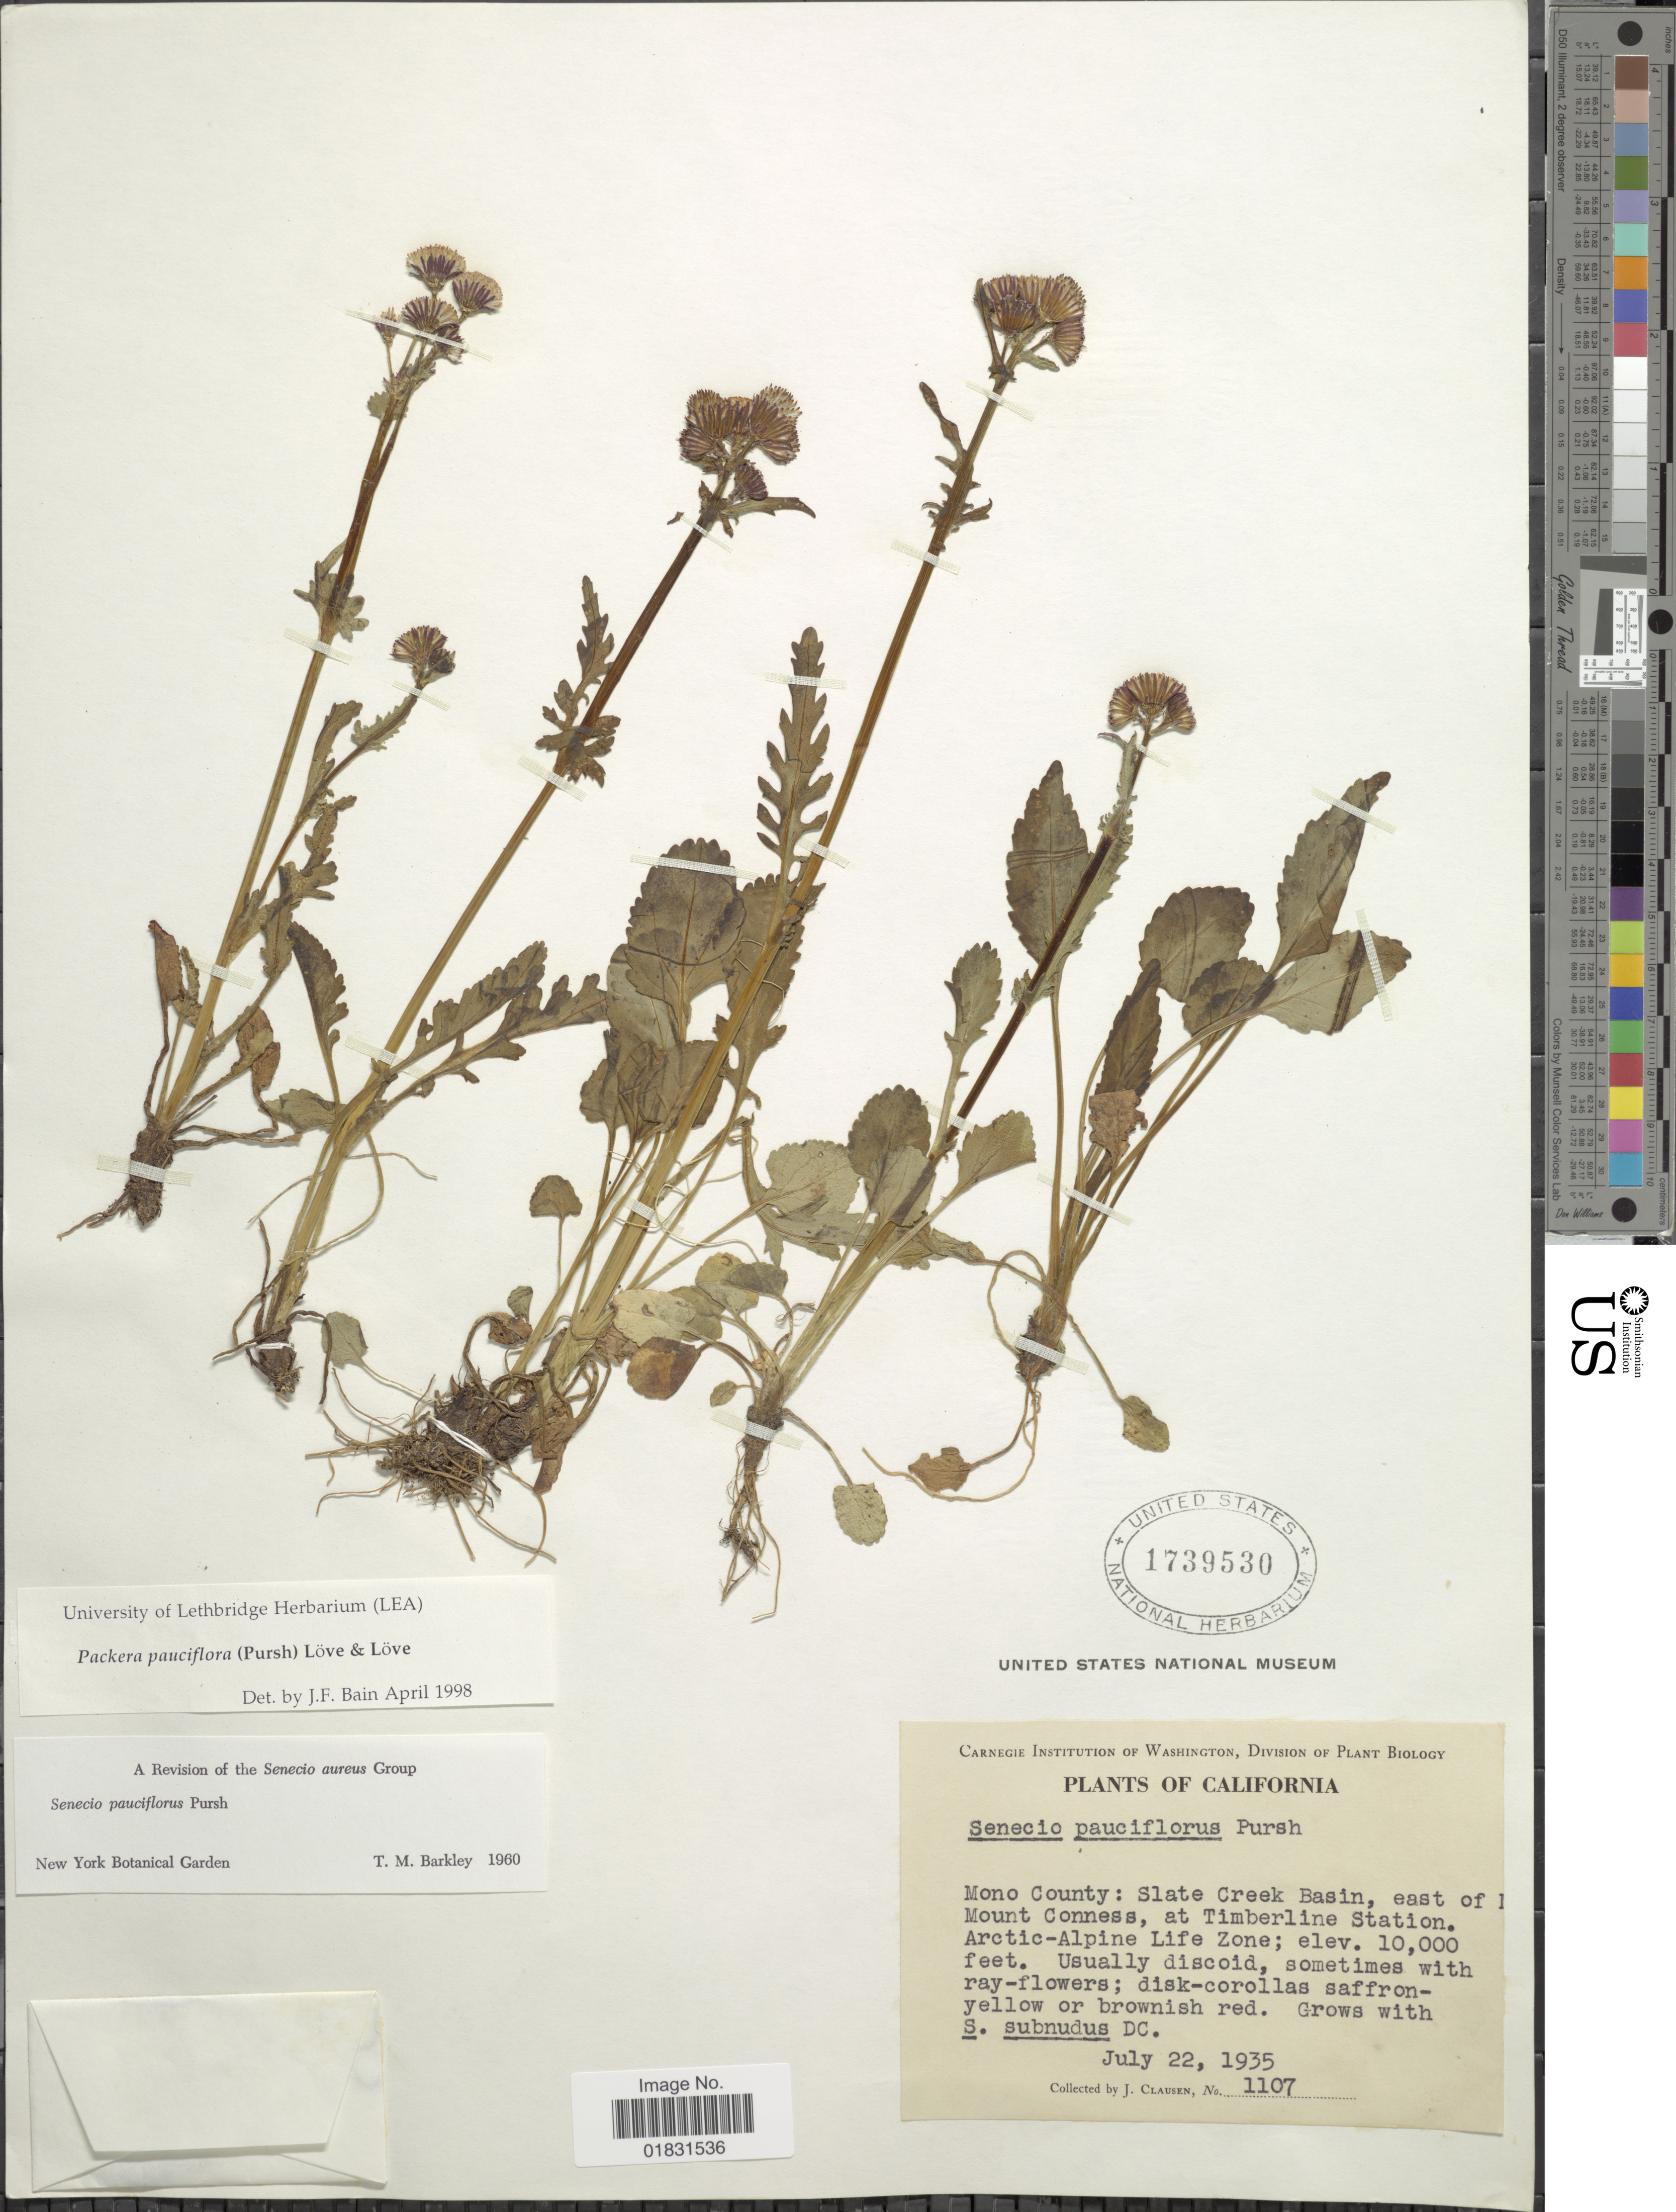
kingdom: Plantae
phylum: Tracheophyta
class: Magnoliopsida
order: Asterales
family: Asteraceae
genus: Packera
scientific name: Packera pauciflora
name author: (Pursh) W.A. Weber & Á. Löve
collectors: J. Clausen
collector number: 1107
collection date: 1935-07-22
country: United States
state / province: California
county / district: Mono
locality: Mono County: Slate Creek basin, east of [illegible text] Mount Conness, at Timberline Station. Arctic-Alpine Life Zone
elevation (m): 3048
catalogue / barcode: US 1739530